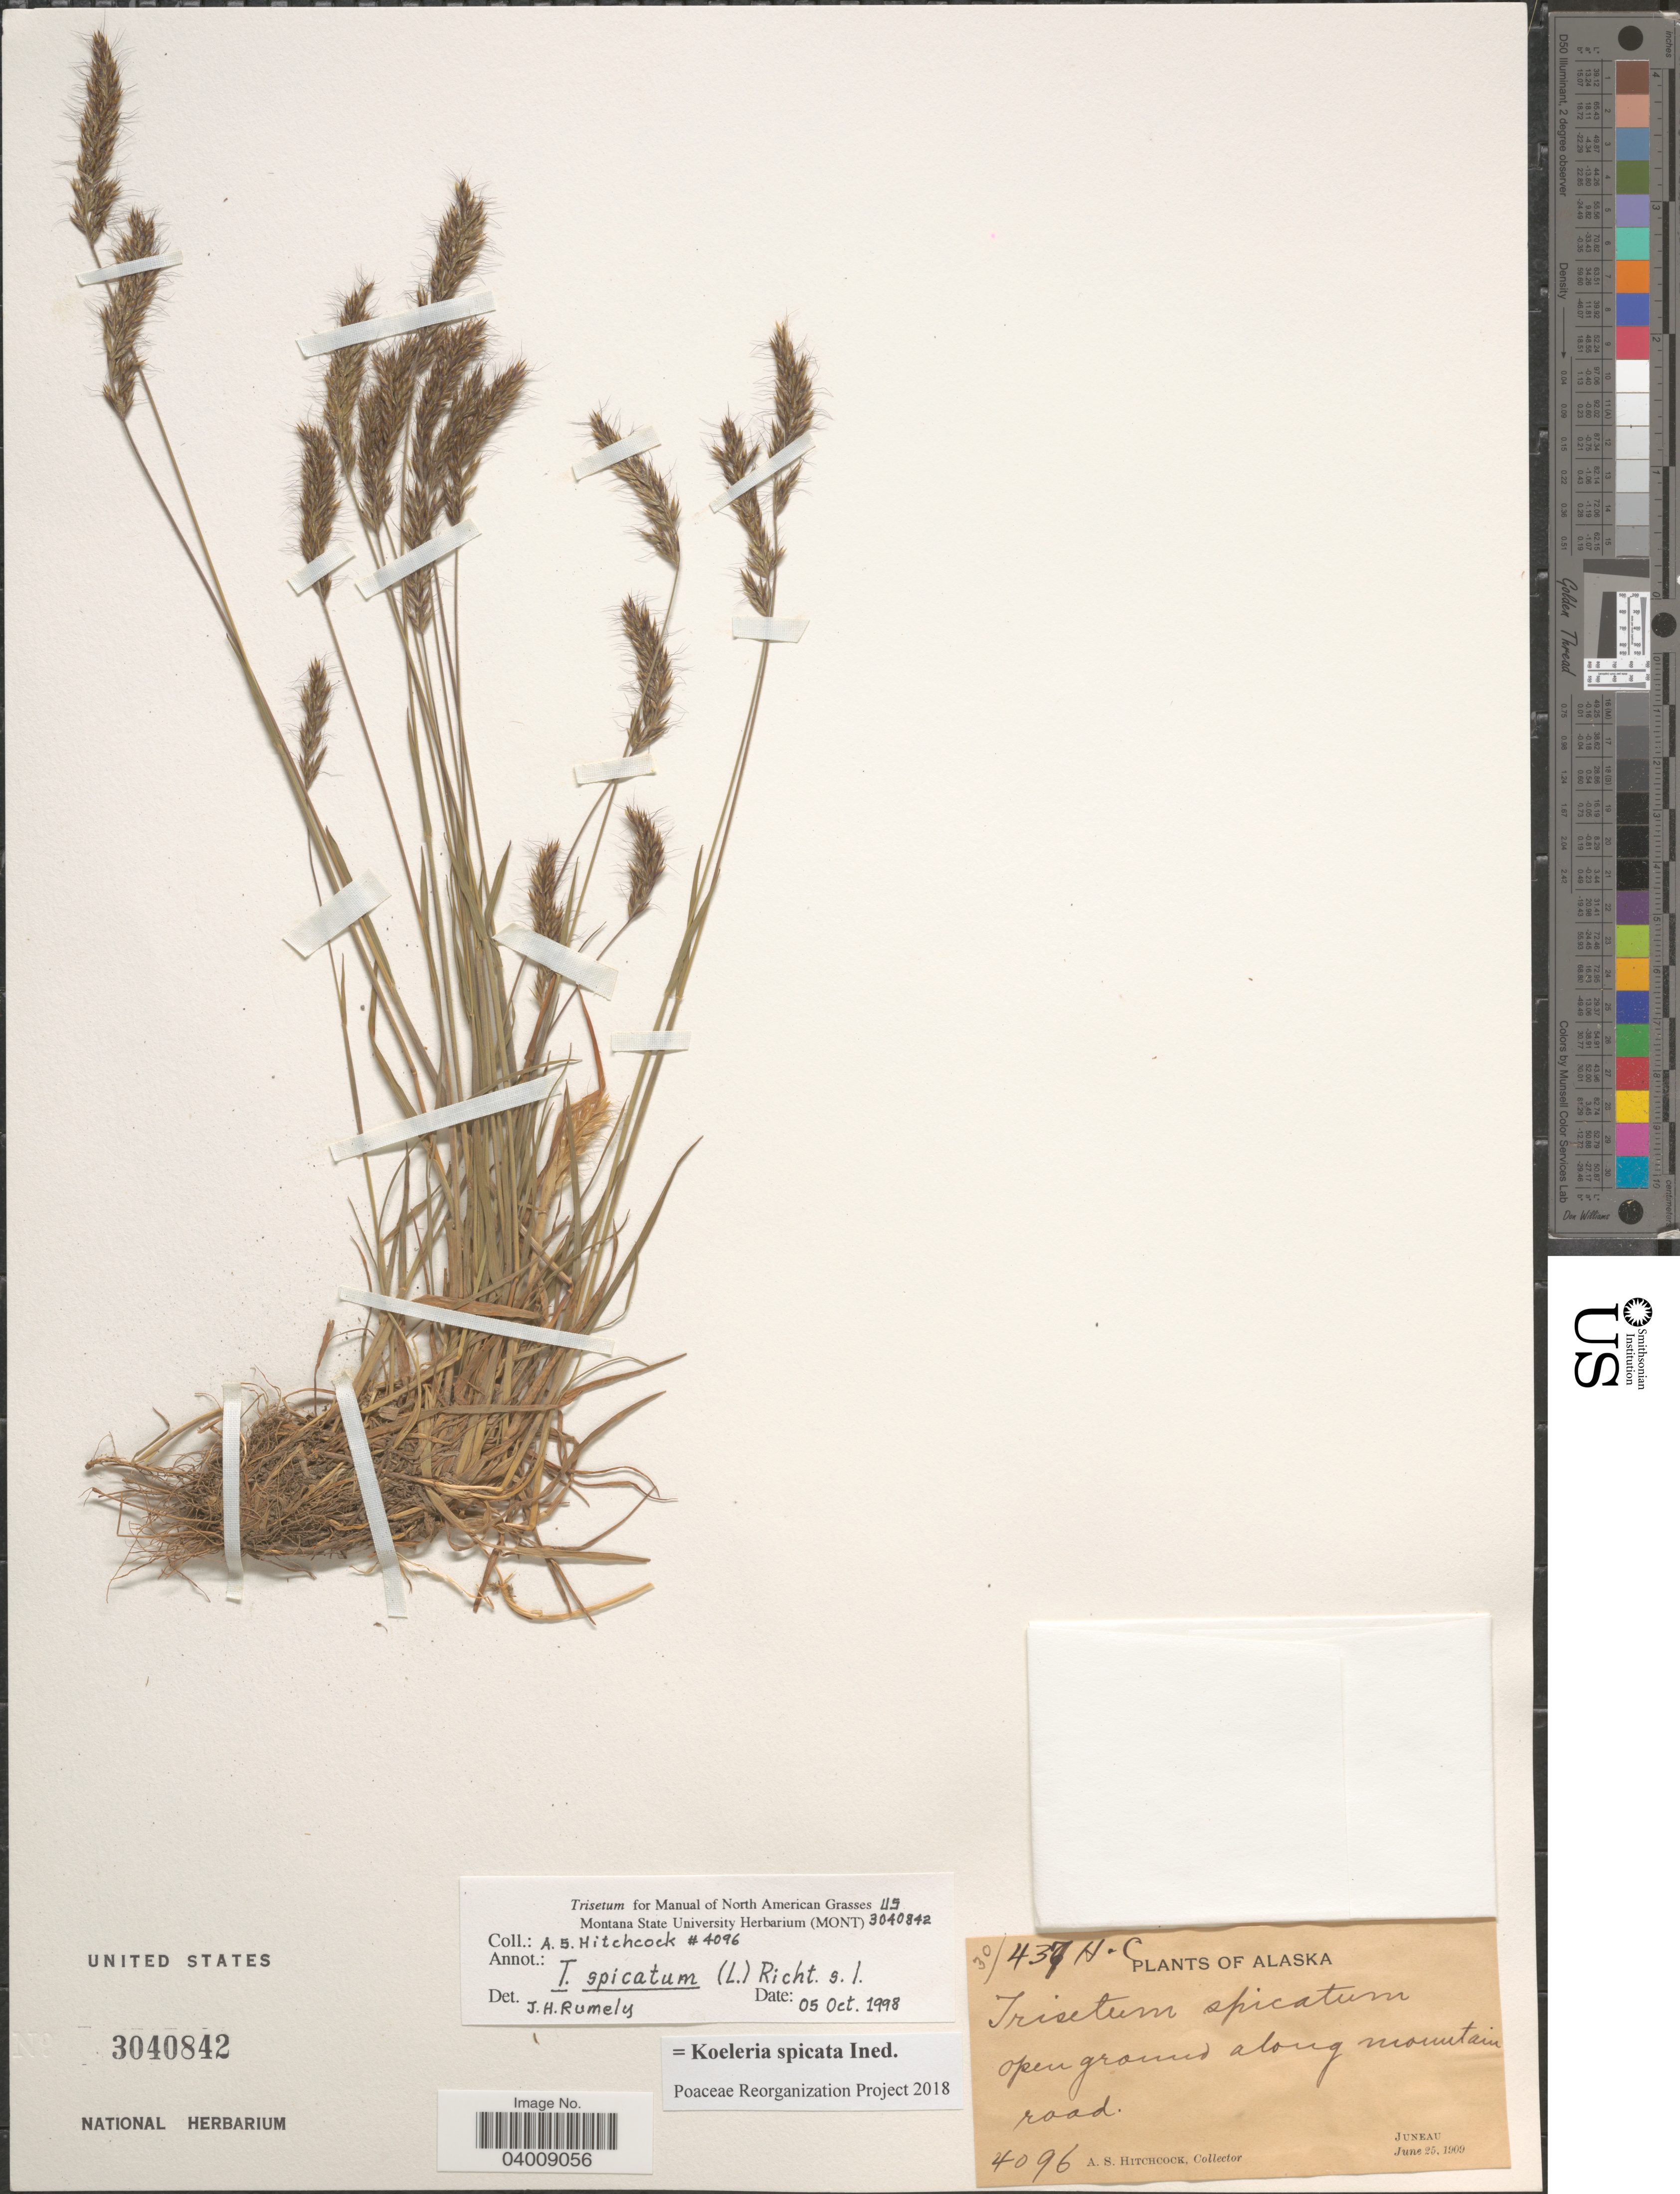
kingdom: Plantae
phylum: Tracheophyta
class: Liliopsida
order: Poales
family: Poaceae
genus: Koeleria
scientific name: Koeleria spicata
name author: (L.) Barberá et al.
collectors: A. S. Hitchcock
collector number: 4096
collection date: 1909-06-25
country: United States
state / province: Alaska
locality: Open ground along mountain road. Juneau.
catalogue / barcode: US 3040842